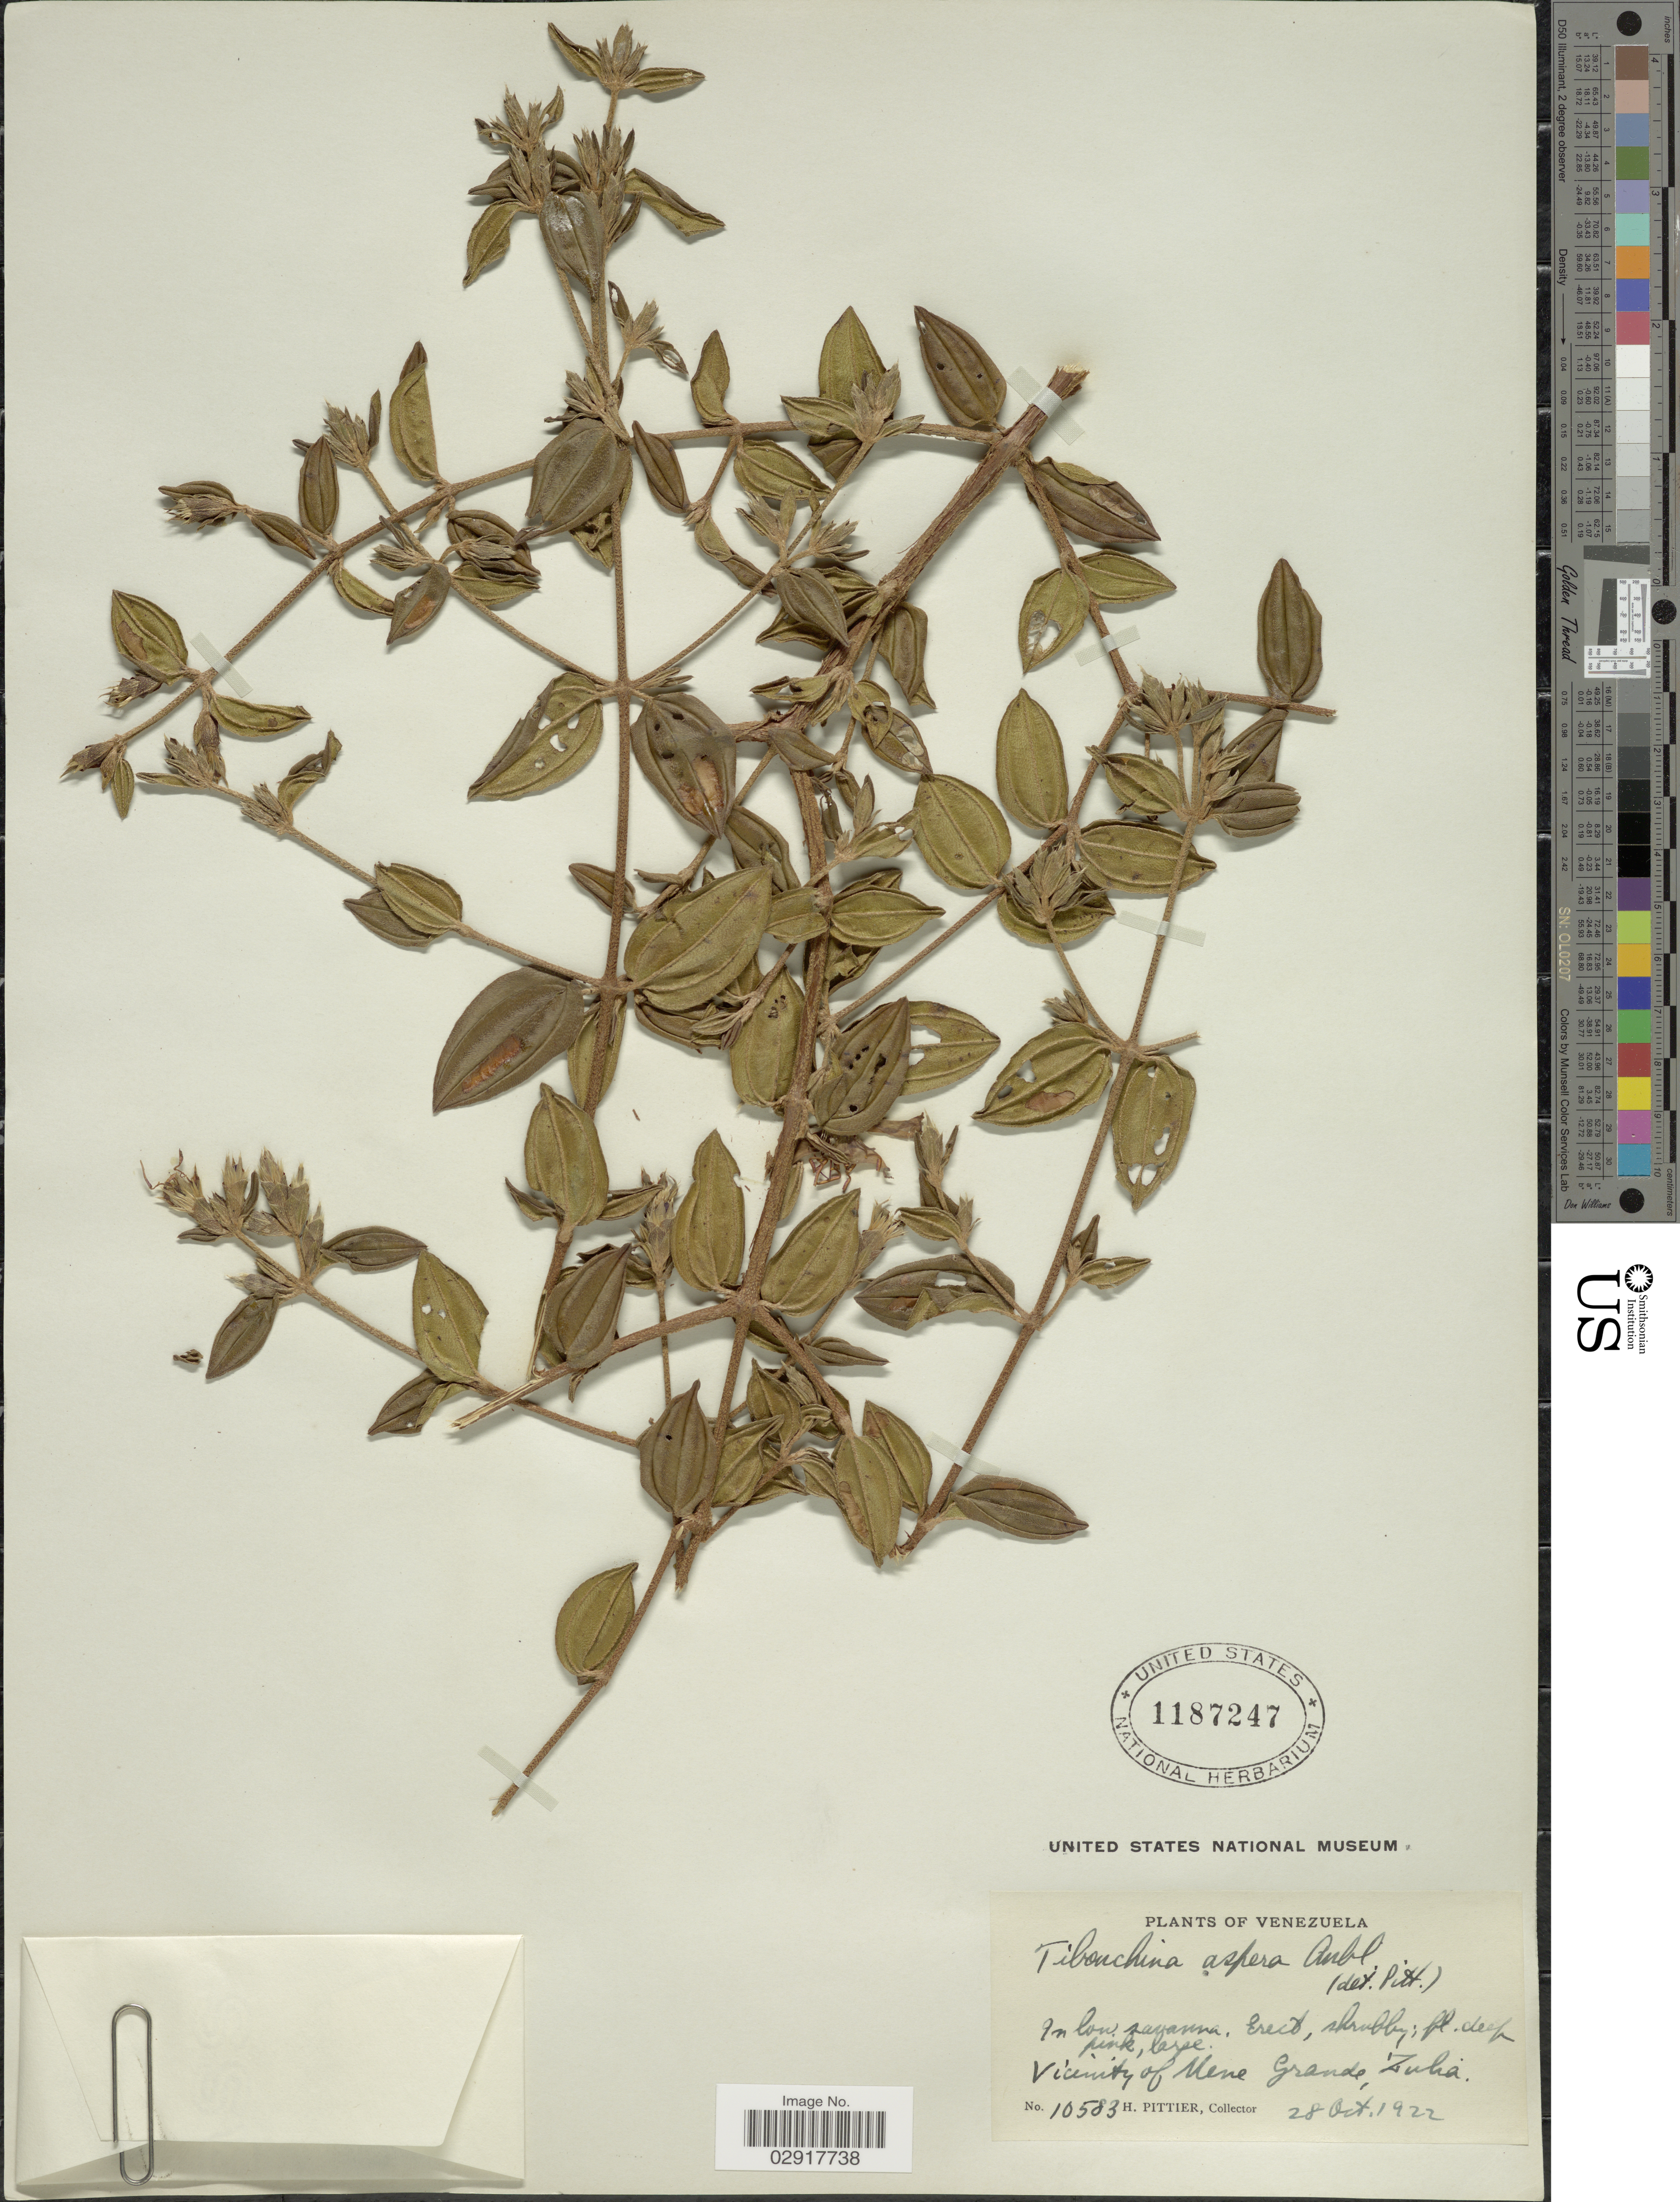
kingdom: Plantae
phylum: Tracheophyta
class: Magnoliopsida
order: Myrtales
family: Melastomataceae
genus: Tibouchina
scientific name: Tibouchina aspera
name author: Aubl.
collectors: H. F. Pittier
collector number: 10583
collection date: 1922-10-28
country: Venezuela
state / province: Zulia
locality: Vicinity of Mene Grande, Zulia.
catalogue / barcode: US 1187247